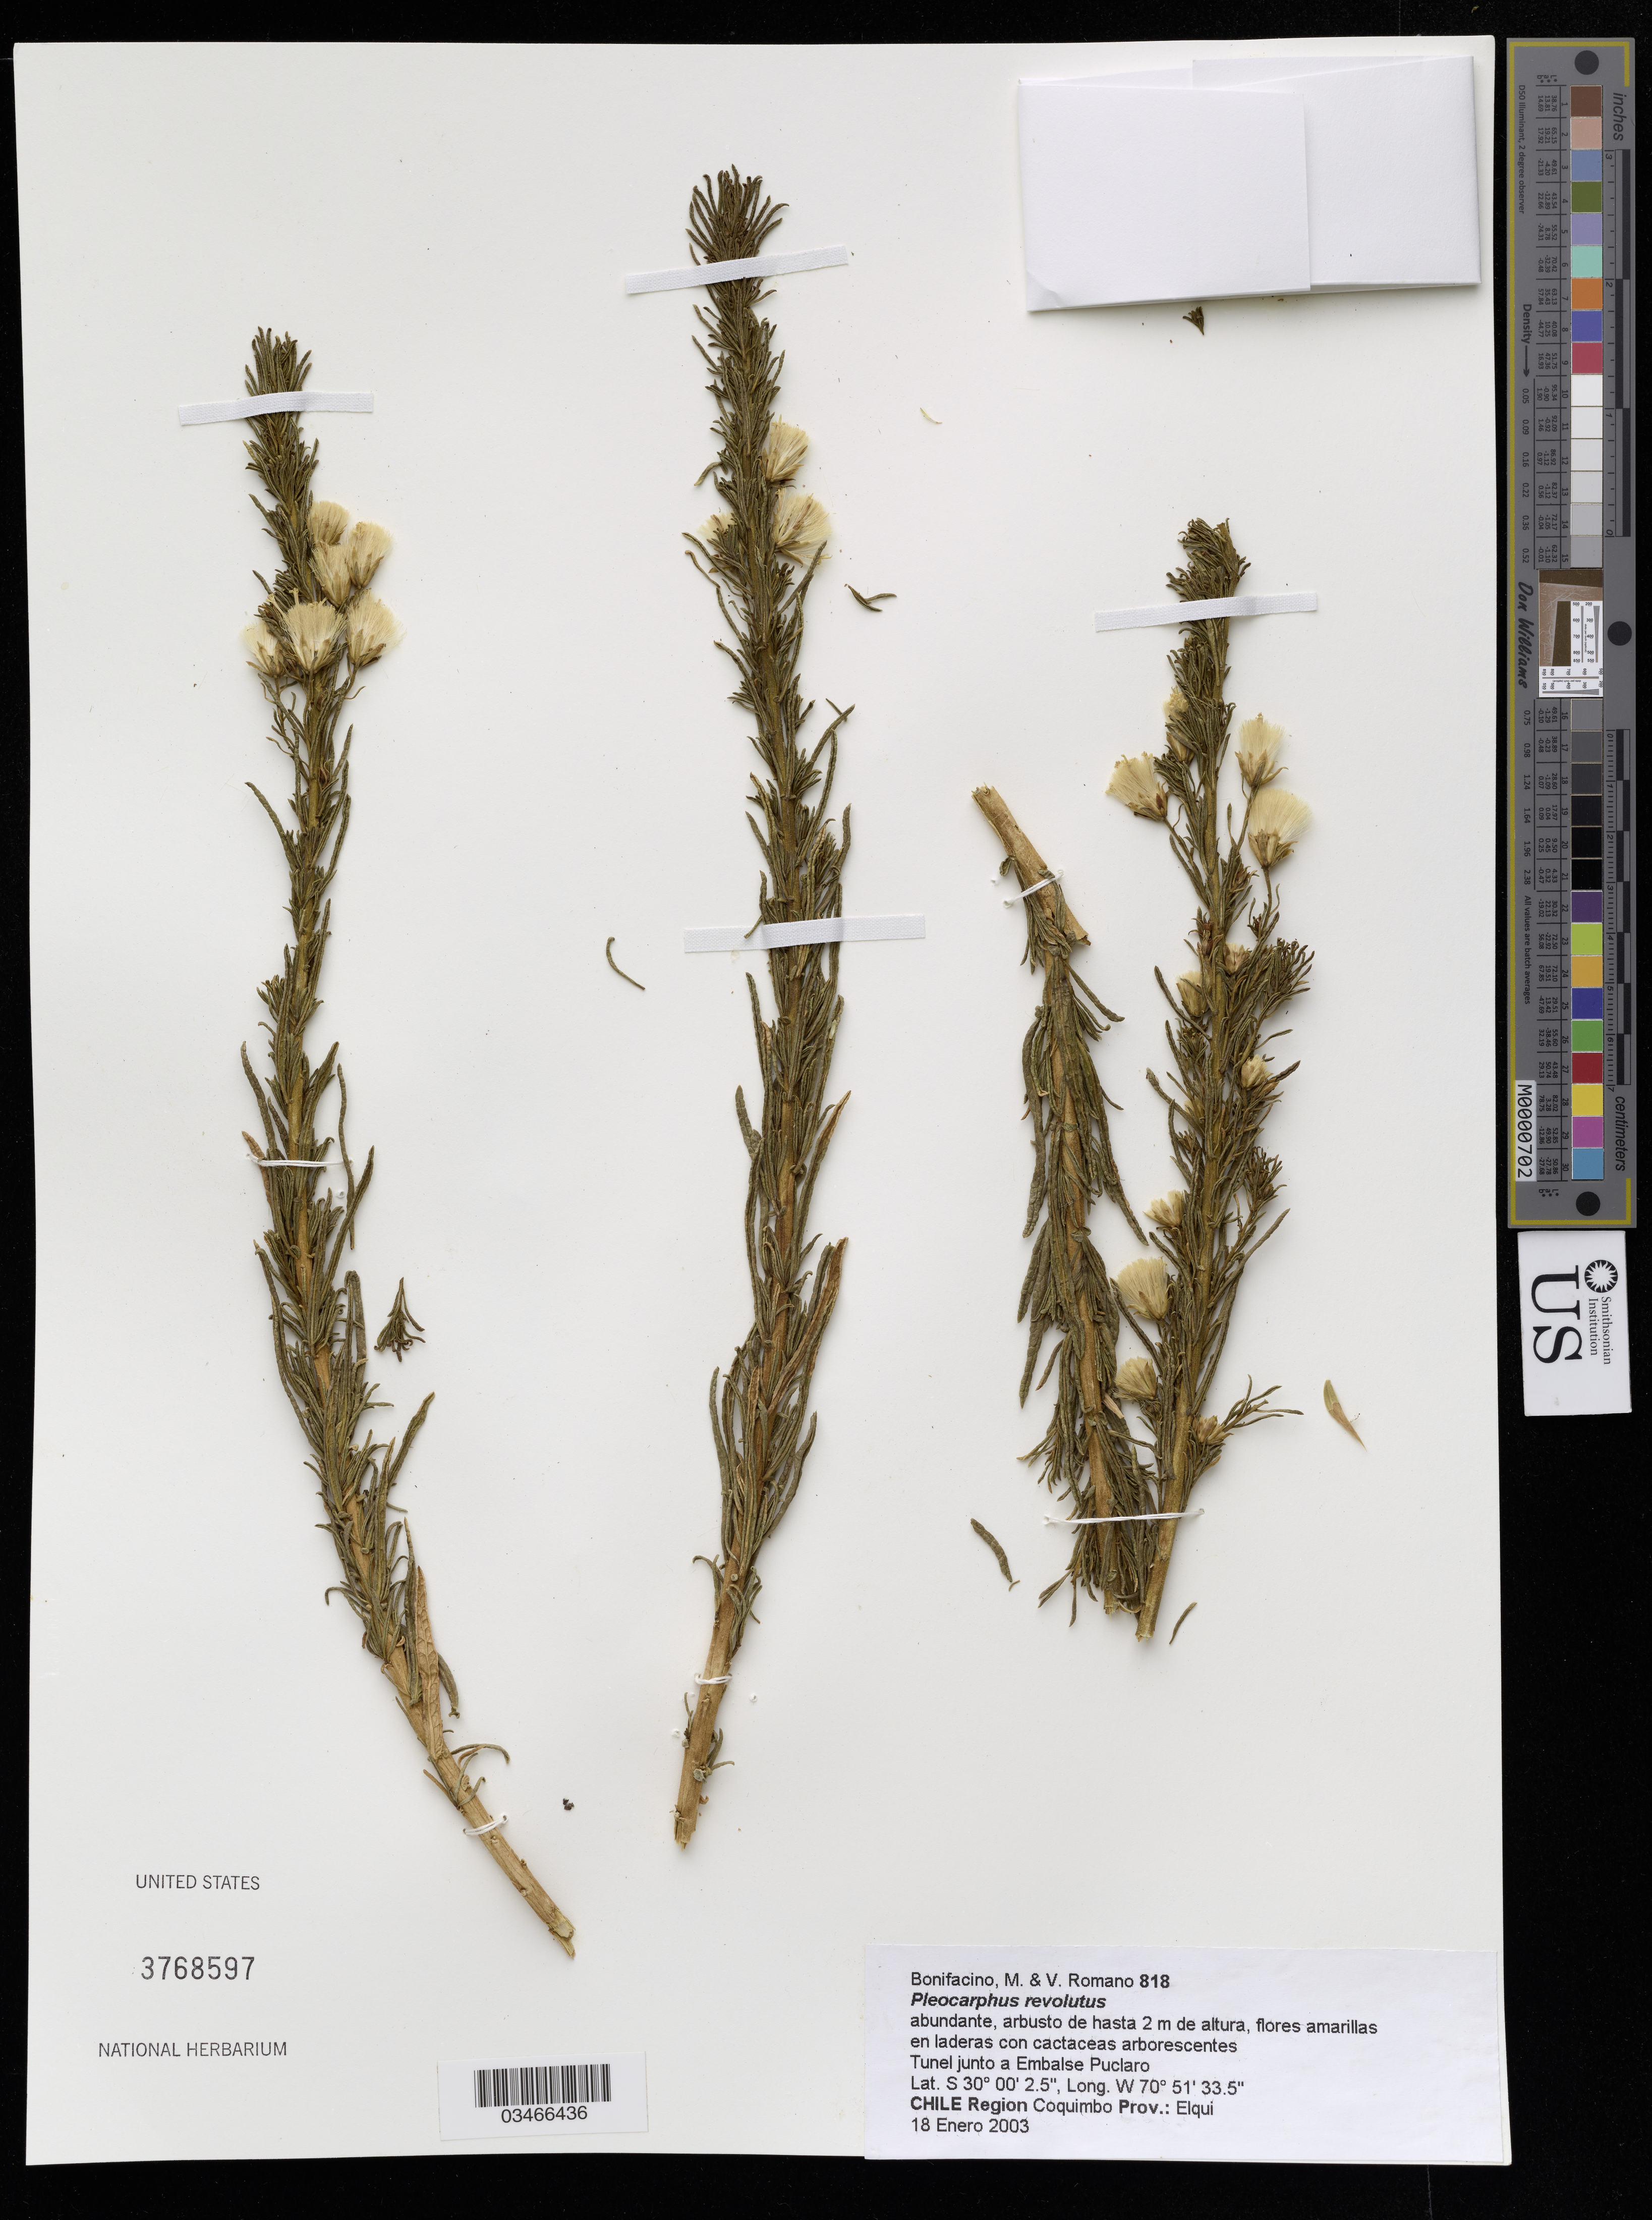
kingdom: Plantae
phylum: Tracheophyta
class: Magnoliopsida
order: Asterales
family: Asteraceae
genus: Pleocarphus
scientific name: Pleocarphus revolutus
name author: D. Don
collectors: M. Romano & V. Romano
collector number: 818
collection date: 2003-01-18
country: Chile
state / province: Coquimbo (IV)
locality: Prov.: Elqui. Bonifacino.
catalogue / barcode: US 3768597